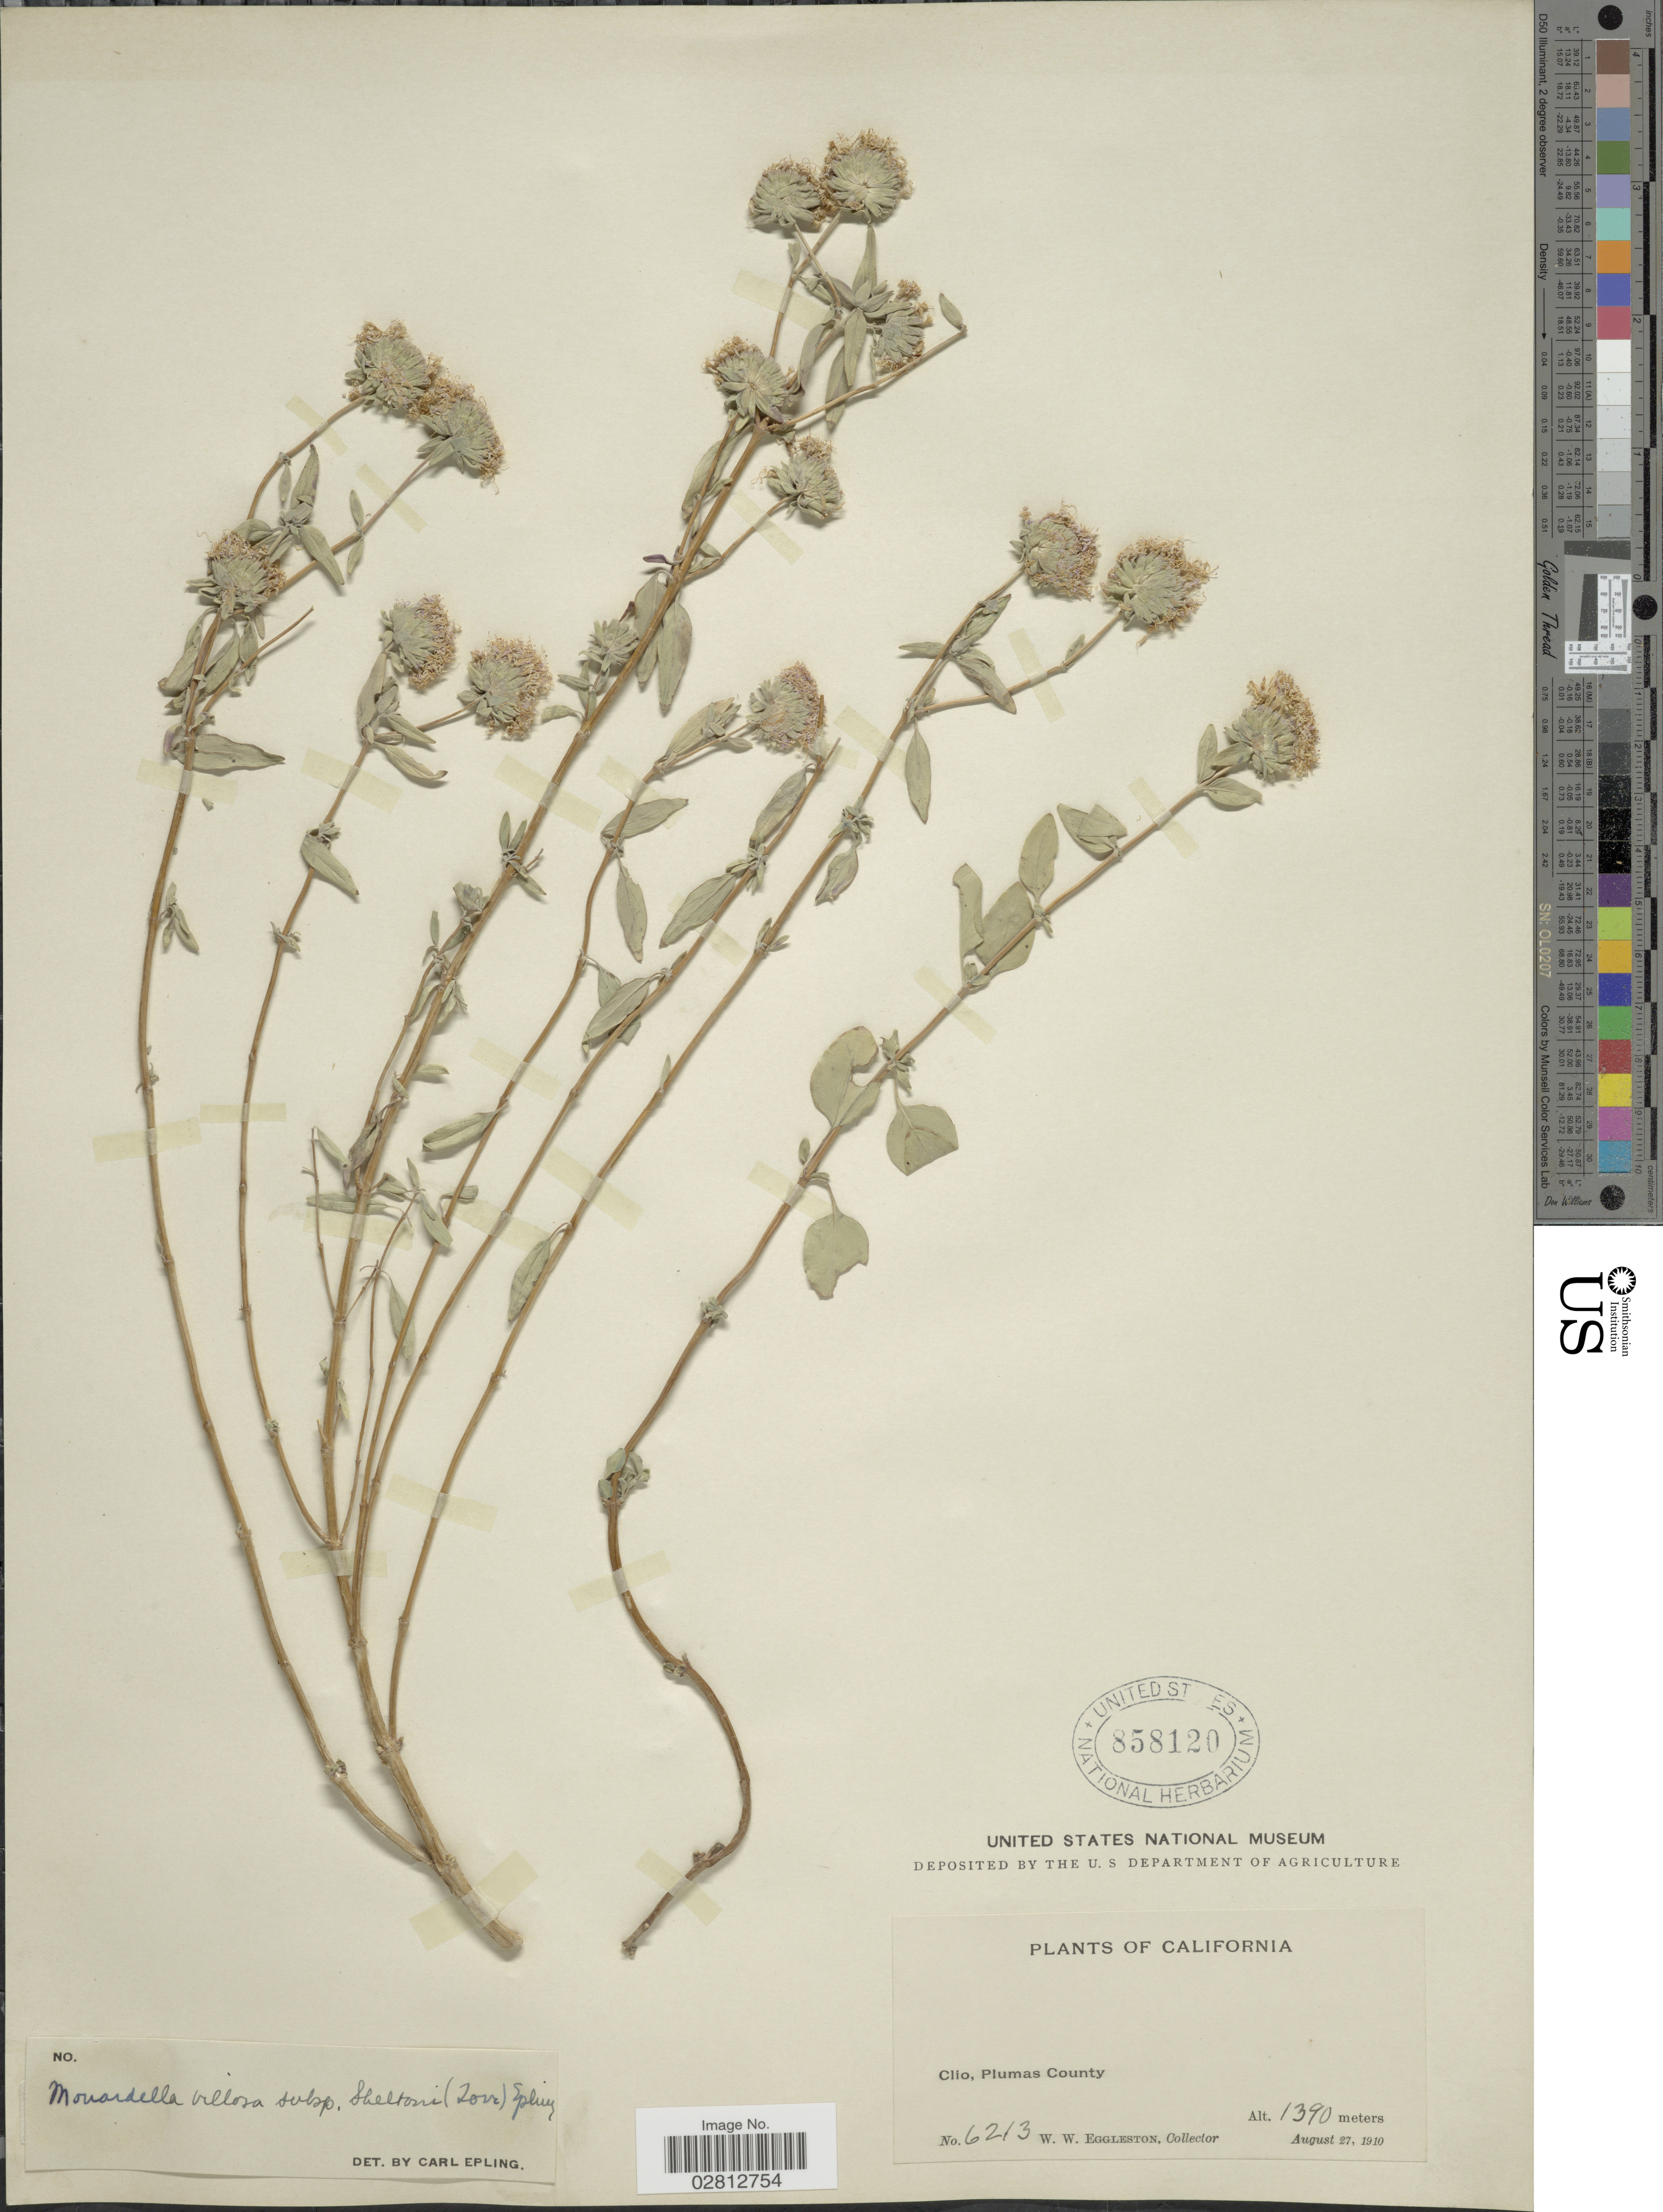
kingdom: Plantae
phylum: Tracheophyta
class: Magnoliopsida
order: Lamiales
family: Lamiaceae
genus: Monardella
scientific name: Monardella villosa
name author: Benth.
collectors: W. W. Eggleston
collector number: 6213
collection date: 1910-08-27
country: United States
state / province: California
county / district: Plumas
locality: Clio, Plumas County.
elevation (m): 1390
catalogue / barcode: US 858120